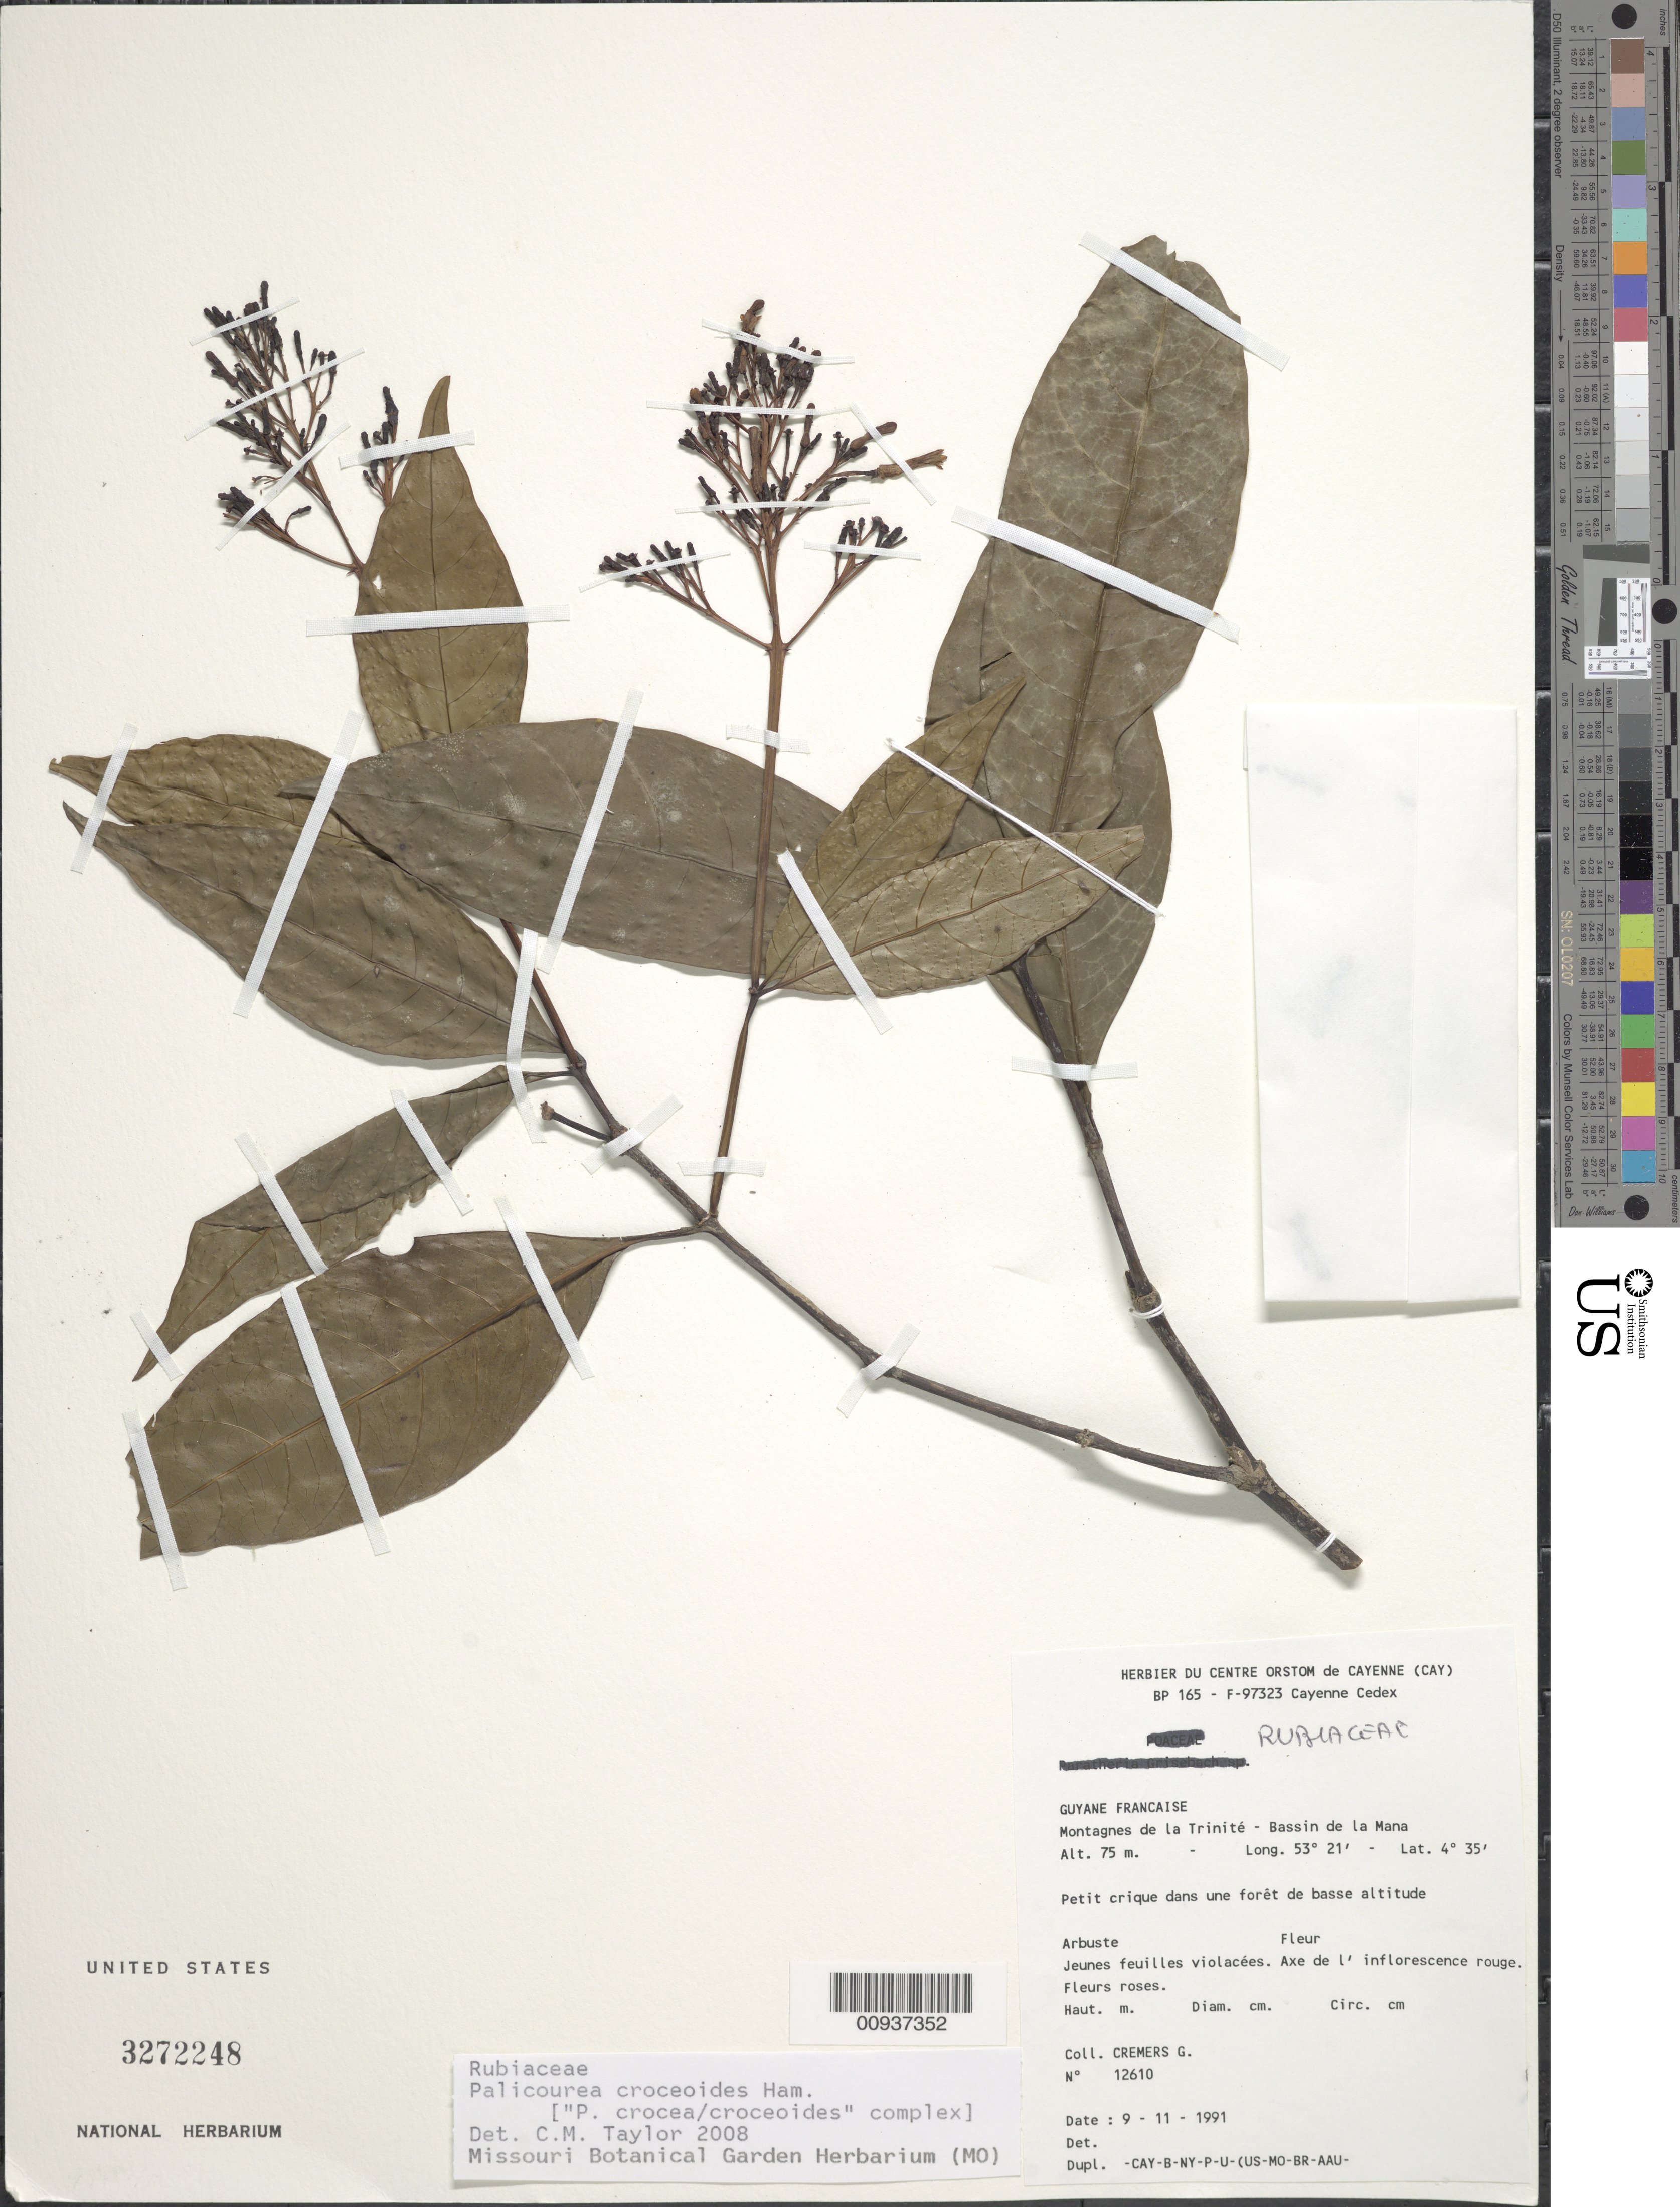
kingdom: Plantae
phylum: Tracheophyta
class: Magnoliopsida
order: Gentianales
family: Rubiaceae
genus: Palicourea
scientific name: Palicourea croceoides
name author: Desv. ex Ham.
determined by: Taylor, Charlotte M.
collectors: G. Cremers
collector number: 12610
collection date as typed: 9-Nov-91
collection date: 1991-11-09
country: French Guiana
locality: Montagnes de la Trinité, Bassin de la Mana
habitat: Petit crique dans une forêt de basse altitude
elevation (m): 75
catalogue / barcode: US 3272248